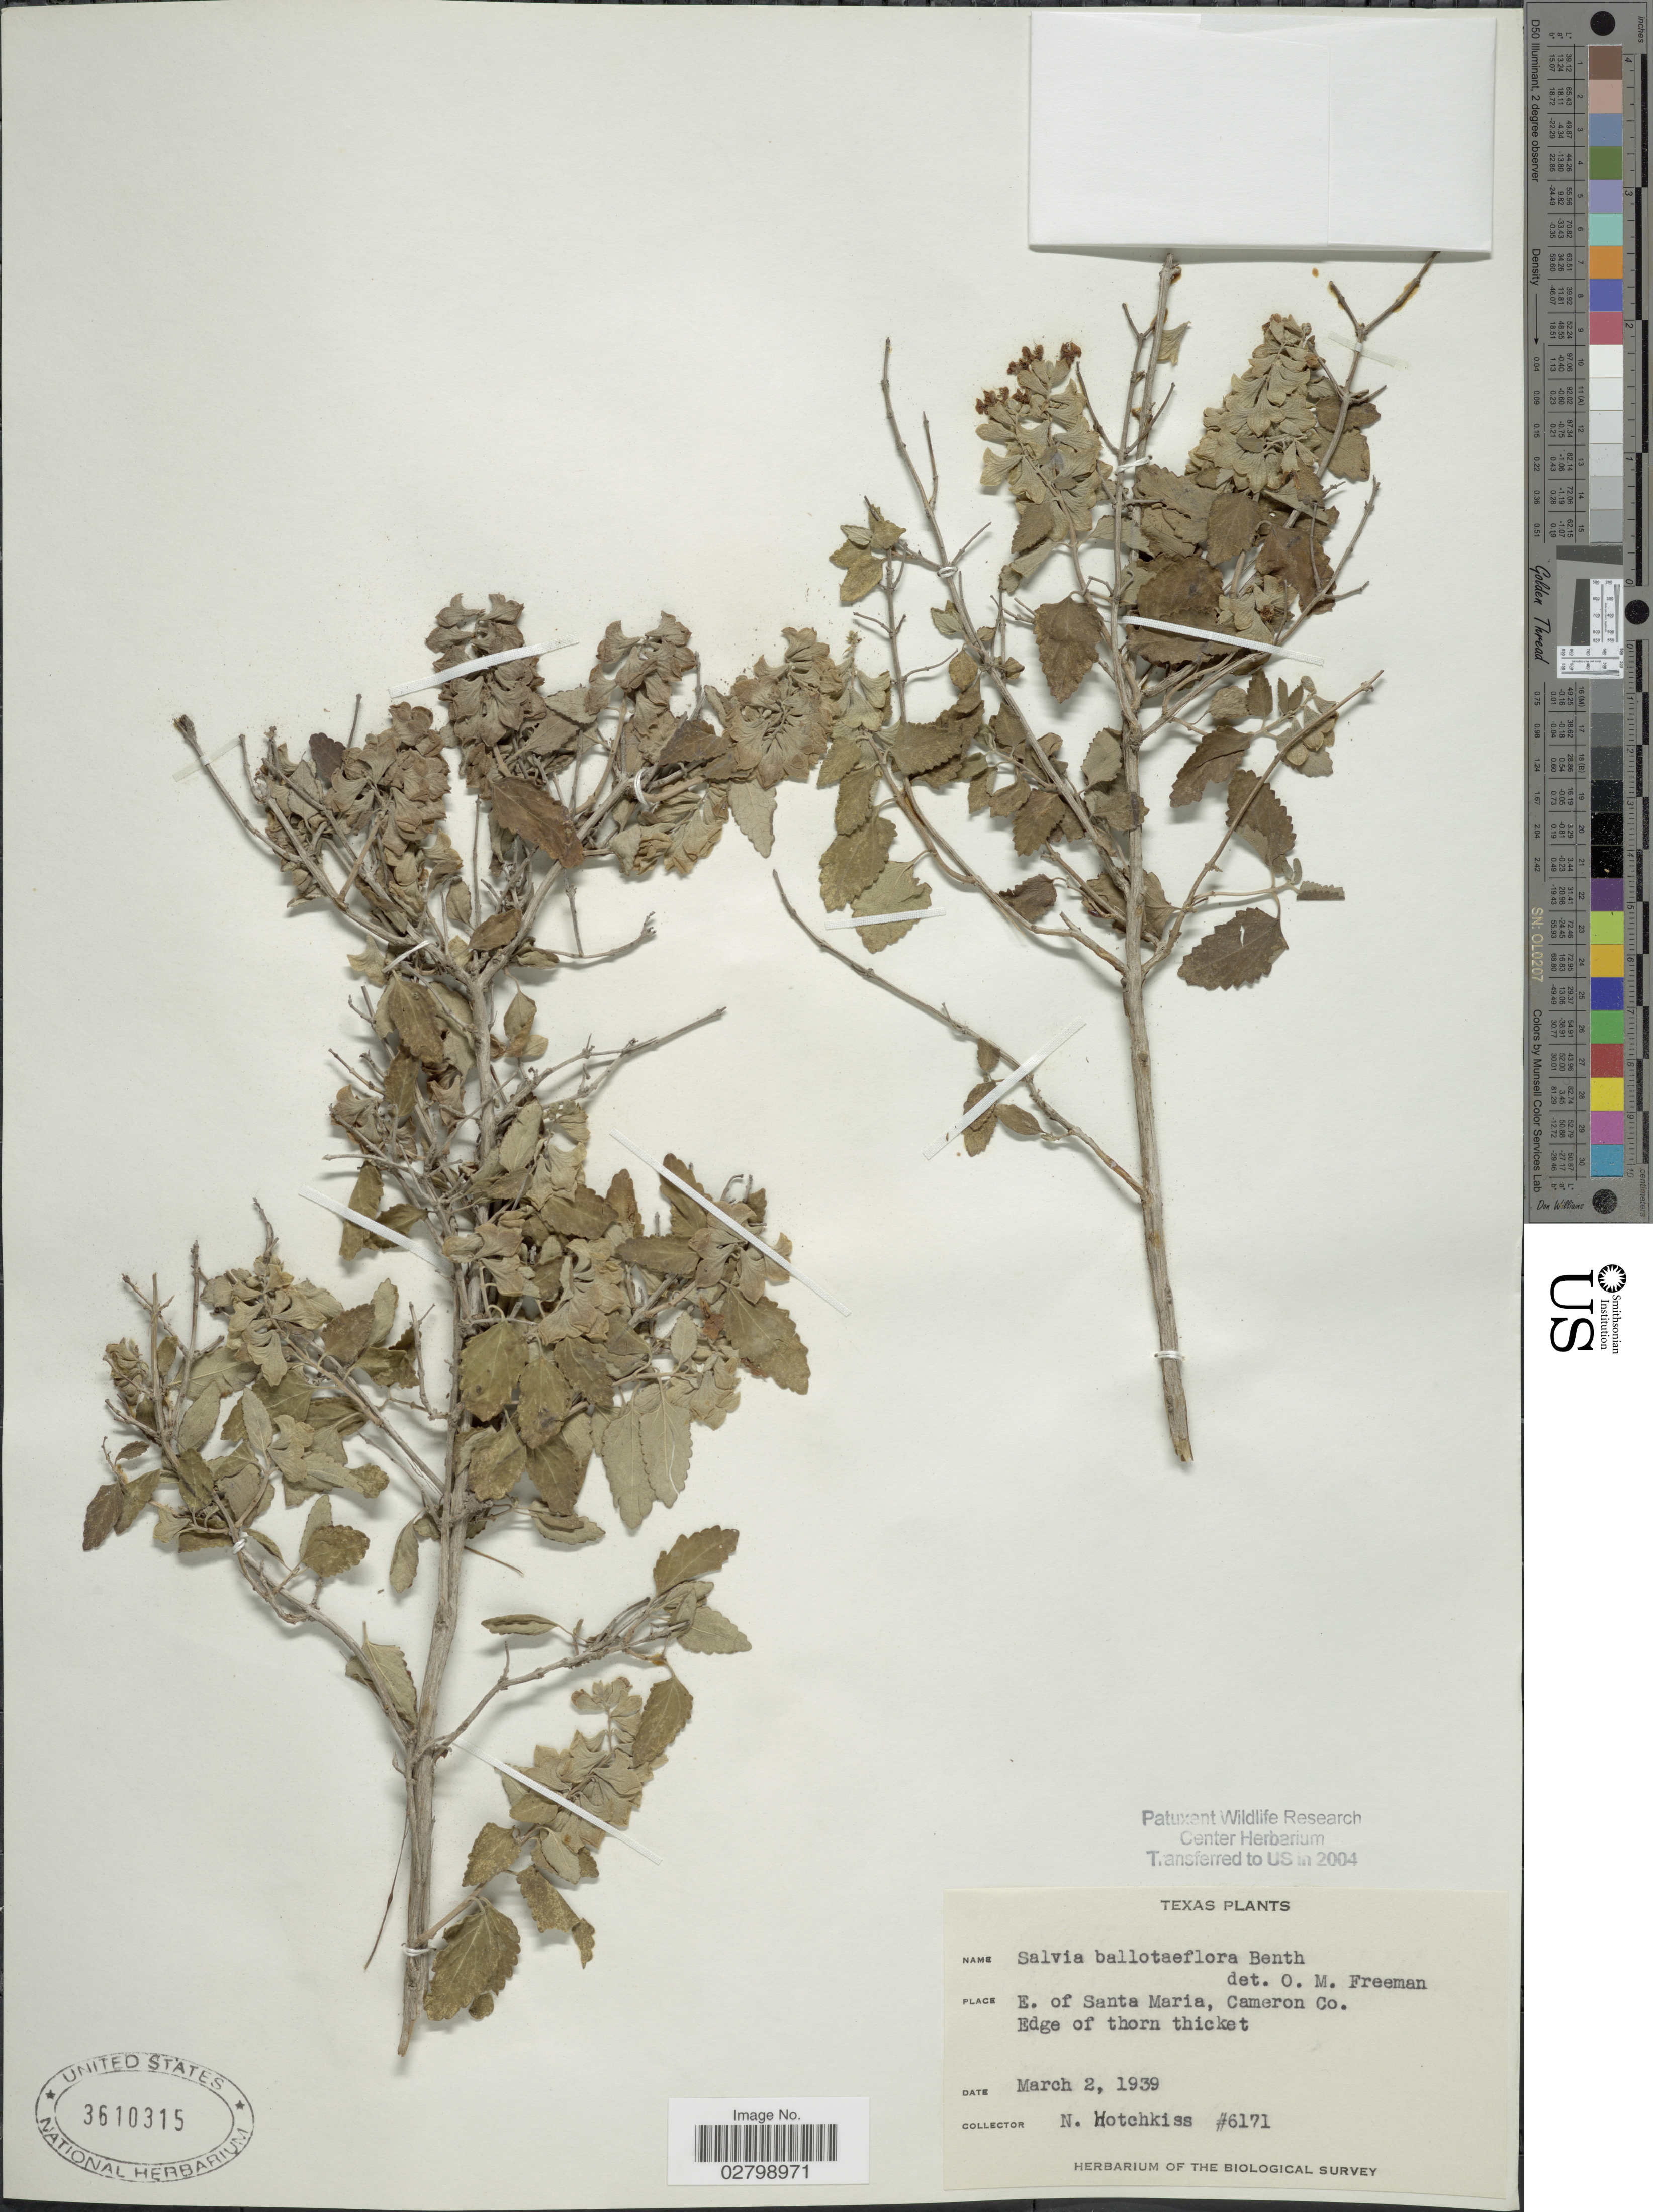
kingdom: Plantae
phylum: Tracheophyta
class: Magnoliopsida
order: Lamiales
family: Lamiaceae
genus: Salvia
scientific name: Salvia ballotiflora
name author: Benth.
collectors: N. Hotchkiss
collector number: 6171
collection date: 1939-03-02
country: United States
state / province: Texas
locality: E. of Santa Maria, Cameron Co. Edge of thorn thicket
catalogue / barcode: US 3610315